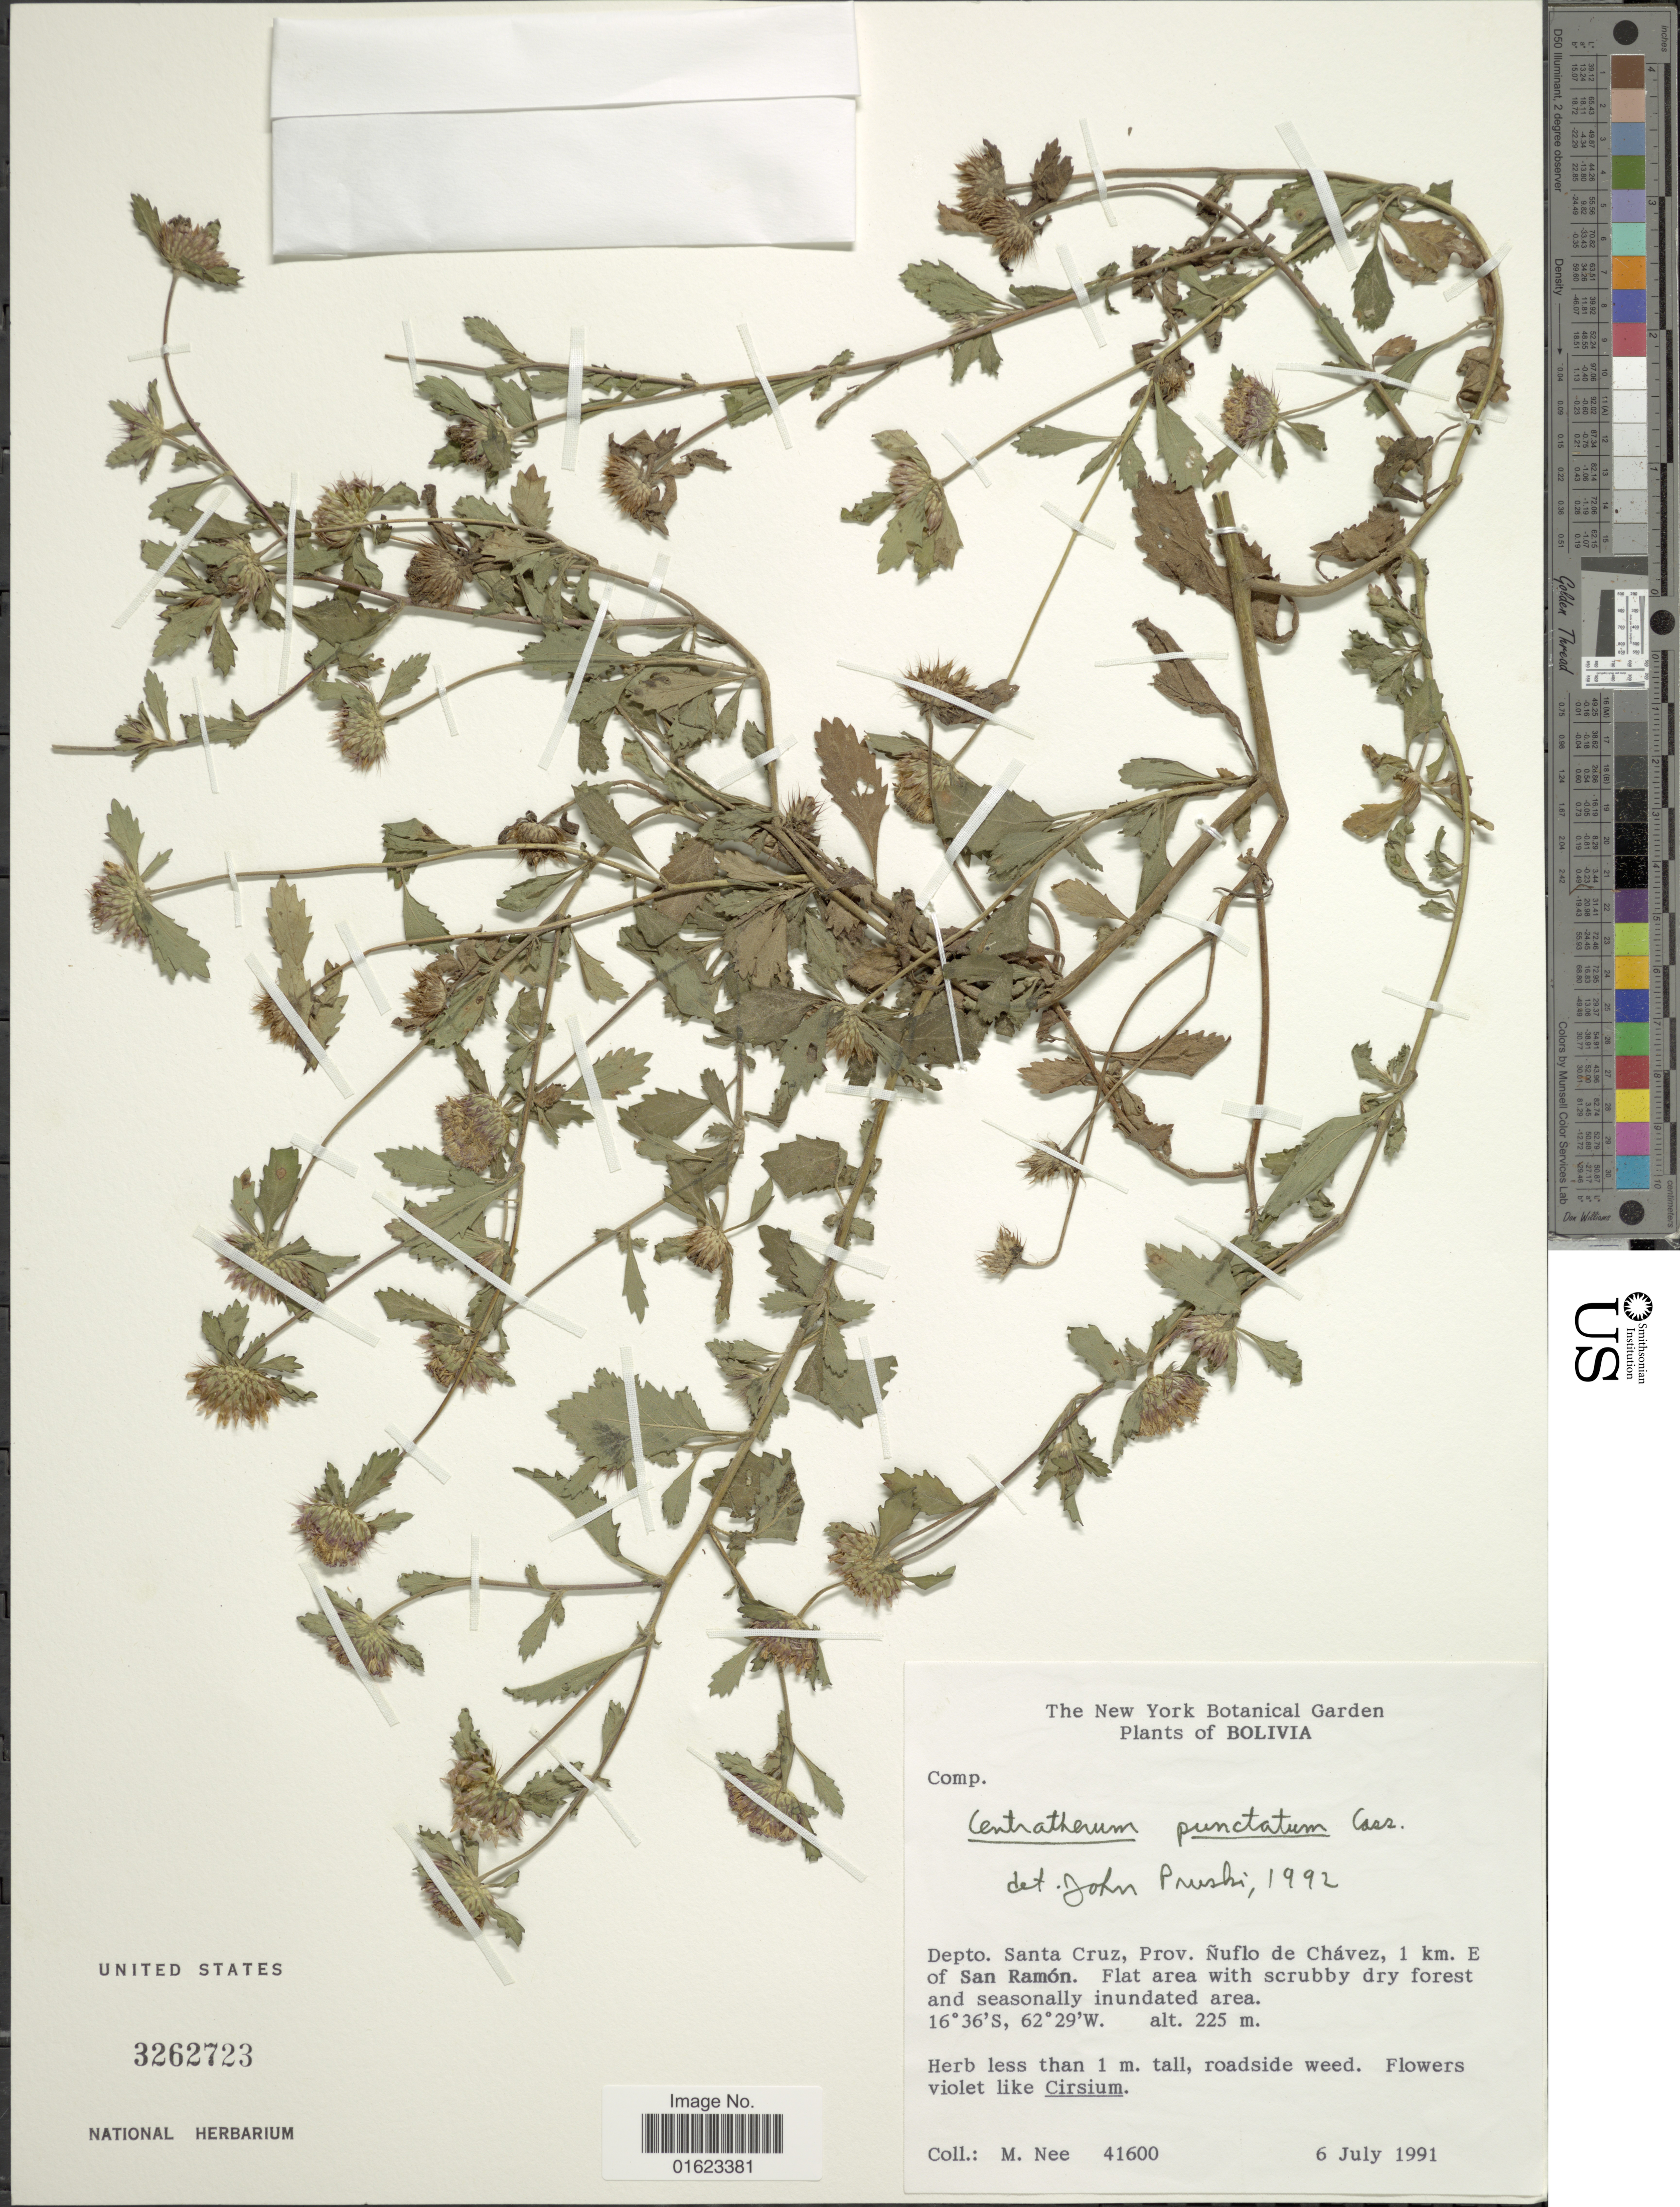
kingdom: Plantae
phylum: Tracheophyta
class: Magnoliopsida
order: Asterales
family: Asteraceae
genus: Centratherum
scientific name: Centratherum punctatum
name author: Cass.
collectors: M. Nee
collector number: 41600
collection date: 1991-07-06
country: Bolivia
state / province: Santa Cruz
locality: Bolivia, Depto. Santa Cruz, Prov. Nuflo de Chavez, 1 km. E of San Ramon.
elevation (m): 225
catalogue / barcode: US 3262723